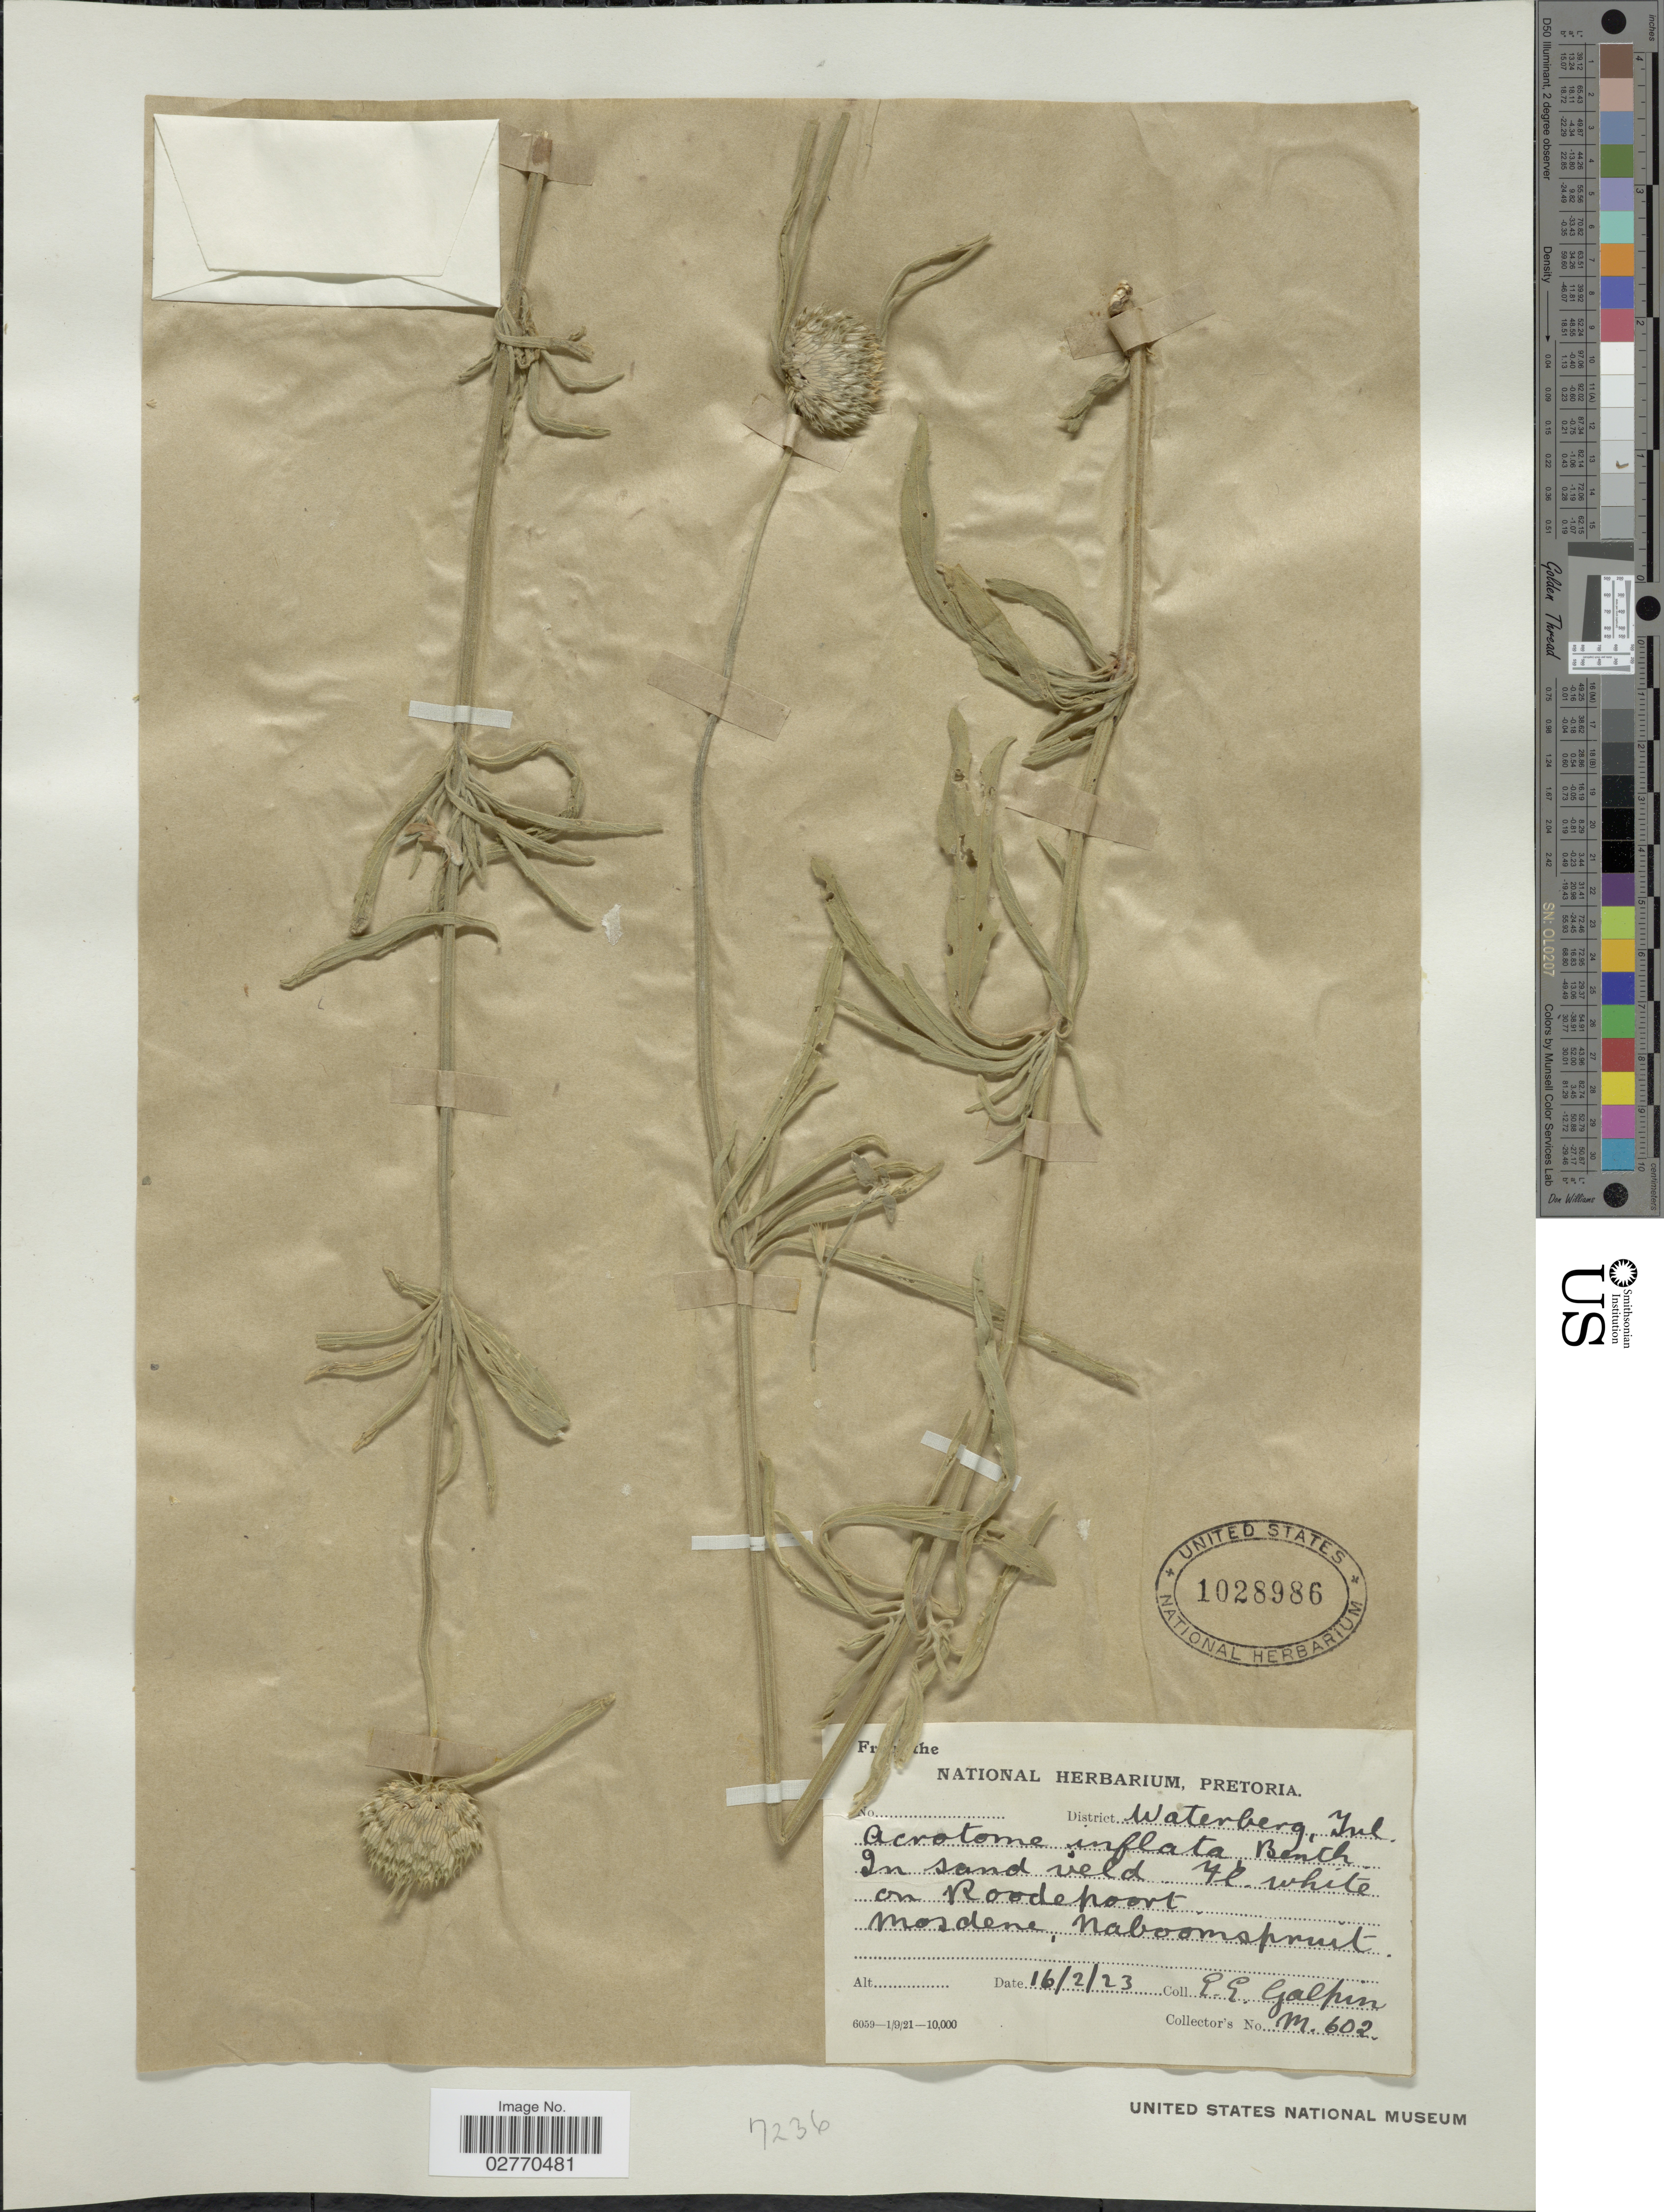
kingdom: Plantae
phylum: Tracheophyta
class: Magnoliopsida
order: Lamiales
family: Lamiaceae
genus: Acrotome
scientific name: Acrotome inflata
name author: Benth.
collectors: E. Galpin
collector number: M602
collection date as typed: Transcribed d/m/y: 16/2/23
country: South Africa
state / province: Limpopo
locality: District Waterberg, Tvl., Roodepoort, Mosdene, Naboomspruit.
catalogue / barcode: US 1028986